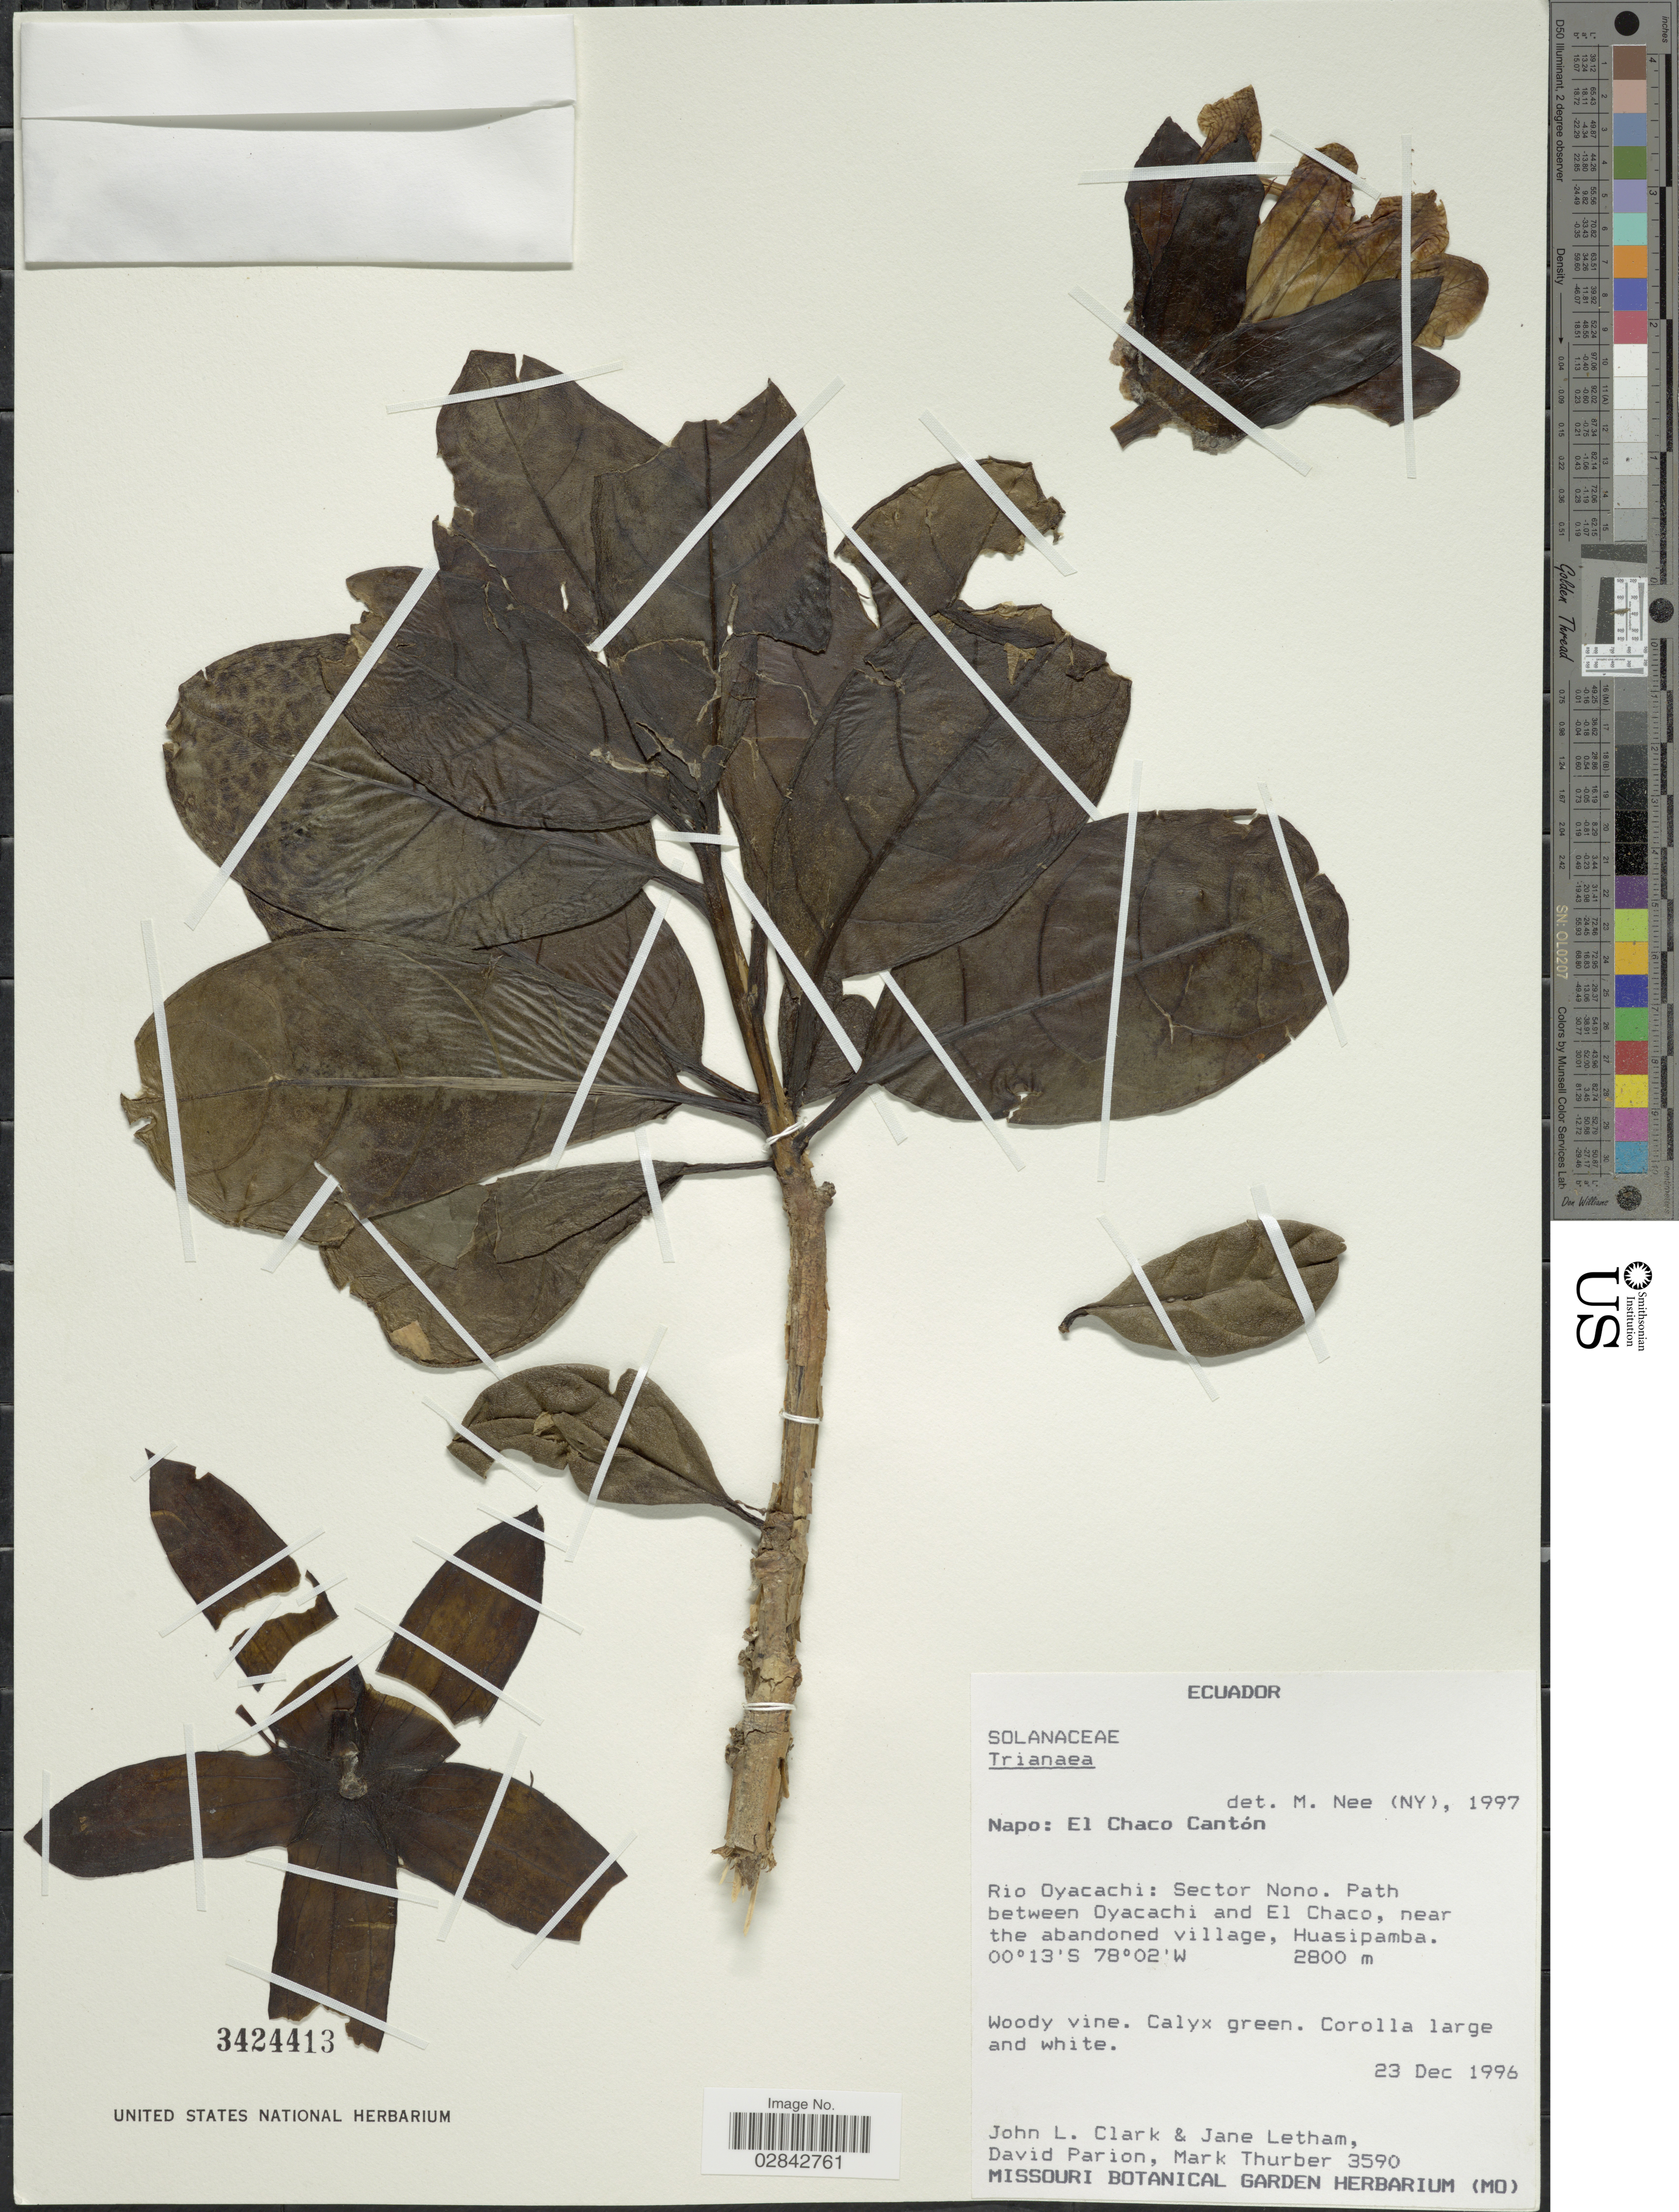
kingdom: Plantae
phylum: Tracheophyta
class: Magnoliopsida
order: Solanales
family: Solanaceae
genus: Trianaea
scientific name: Trianaea sp.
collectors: J. L. Clark, J. Letham, D. Parion & M. Thurber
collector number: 3590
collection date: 1996-12-23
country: Ecuador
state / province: Napo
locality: El Chaco Cantón, Rio Oyacachi: Sector Nono. Path between Oyacachi and El Chaco, near the abandoned village, Huasipamba.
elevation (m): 2800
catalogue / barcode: US 3424413